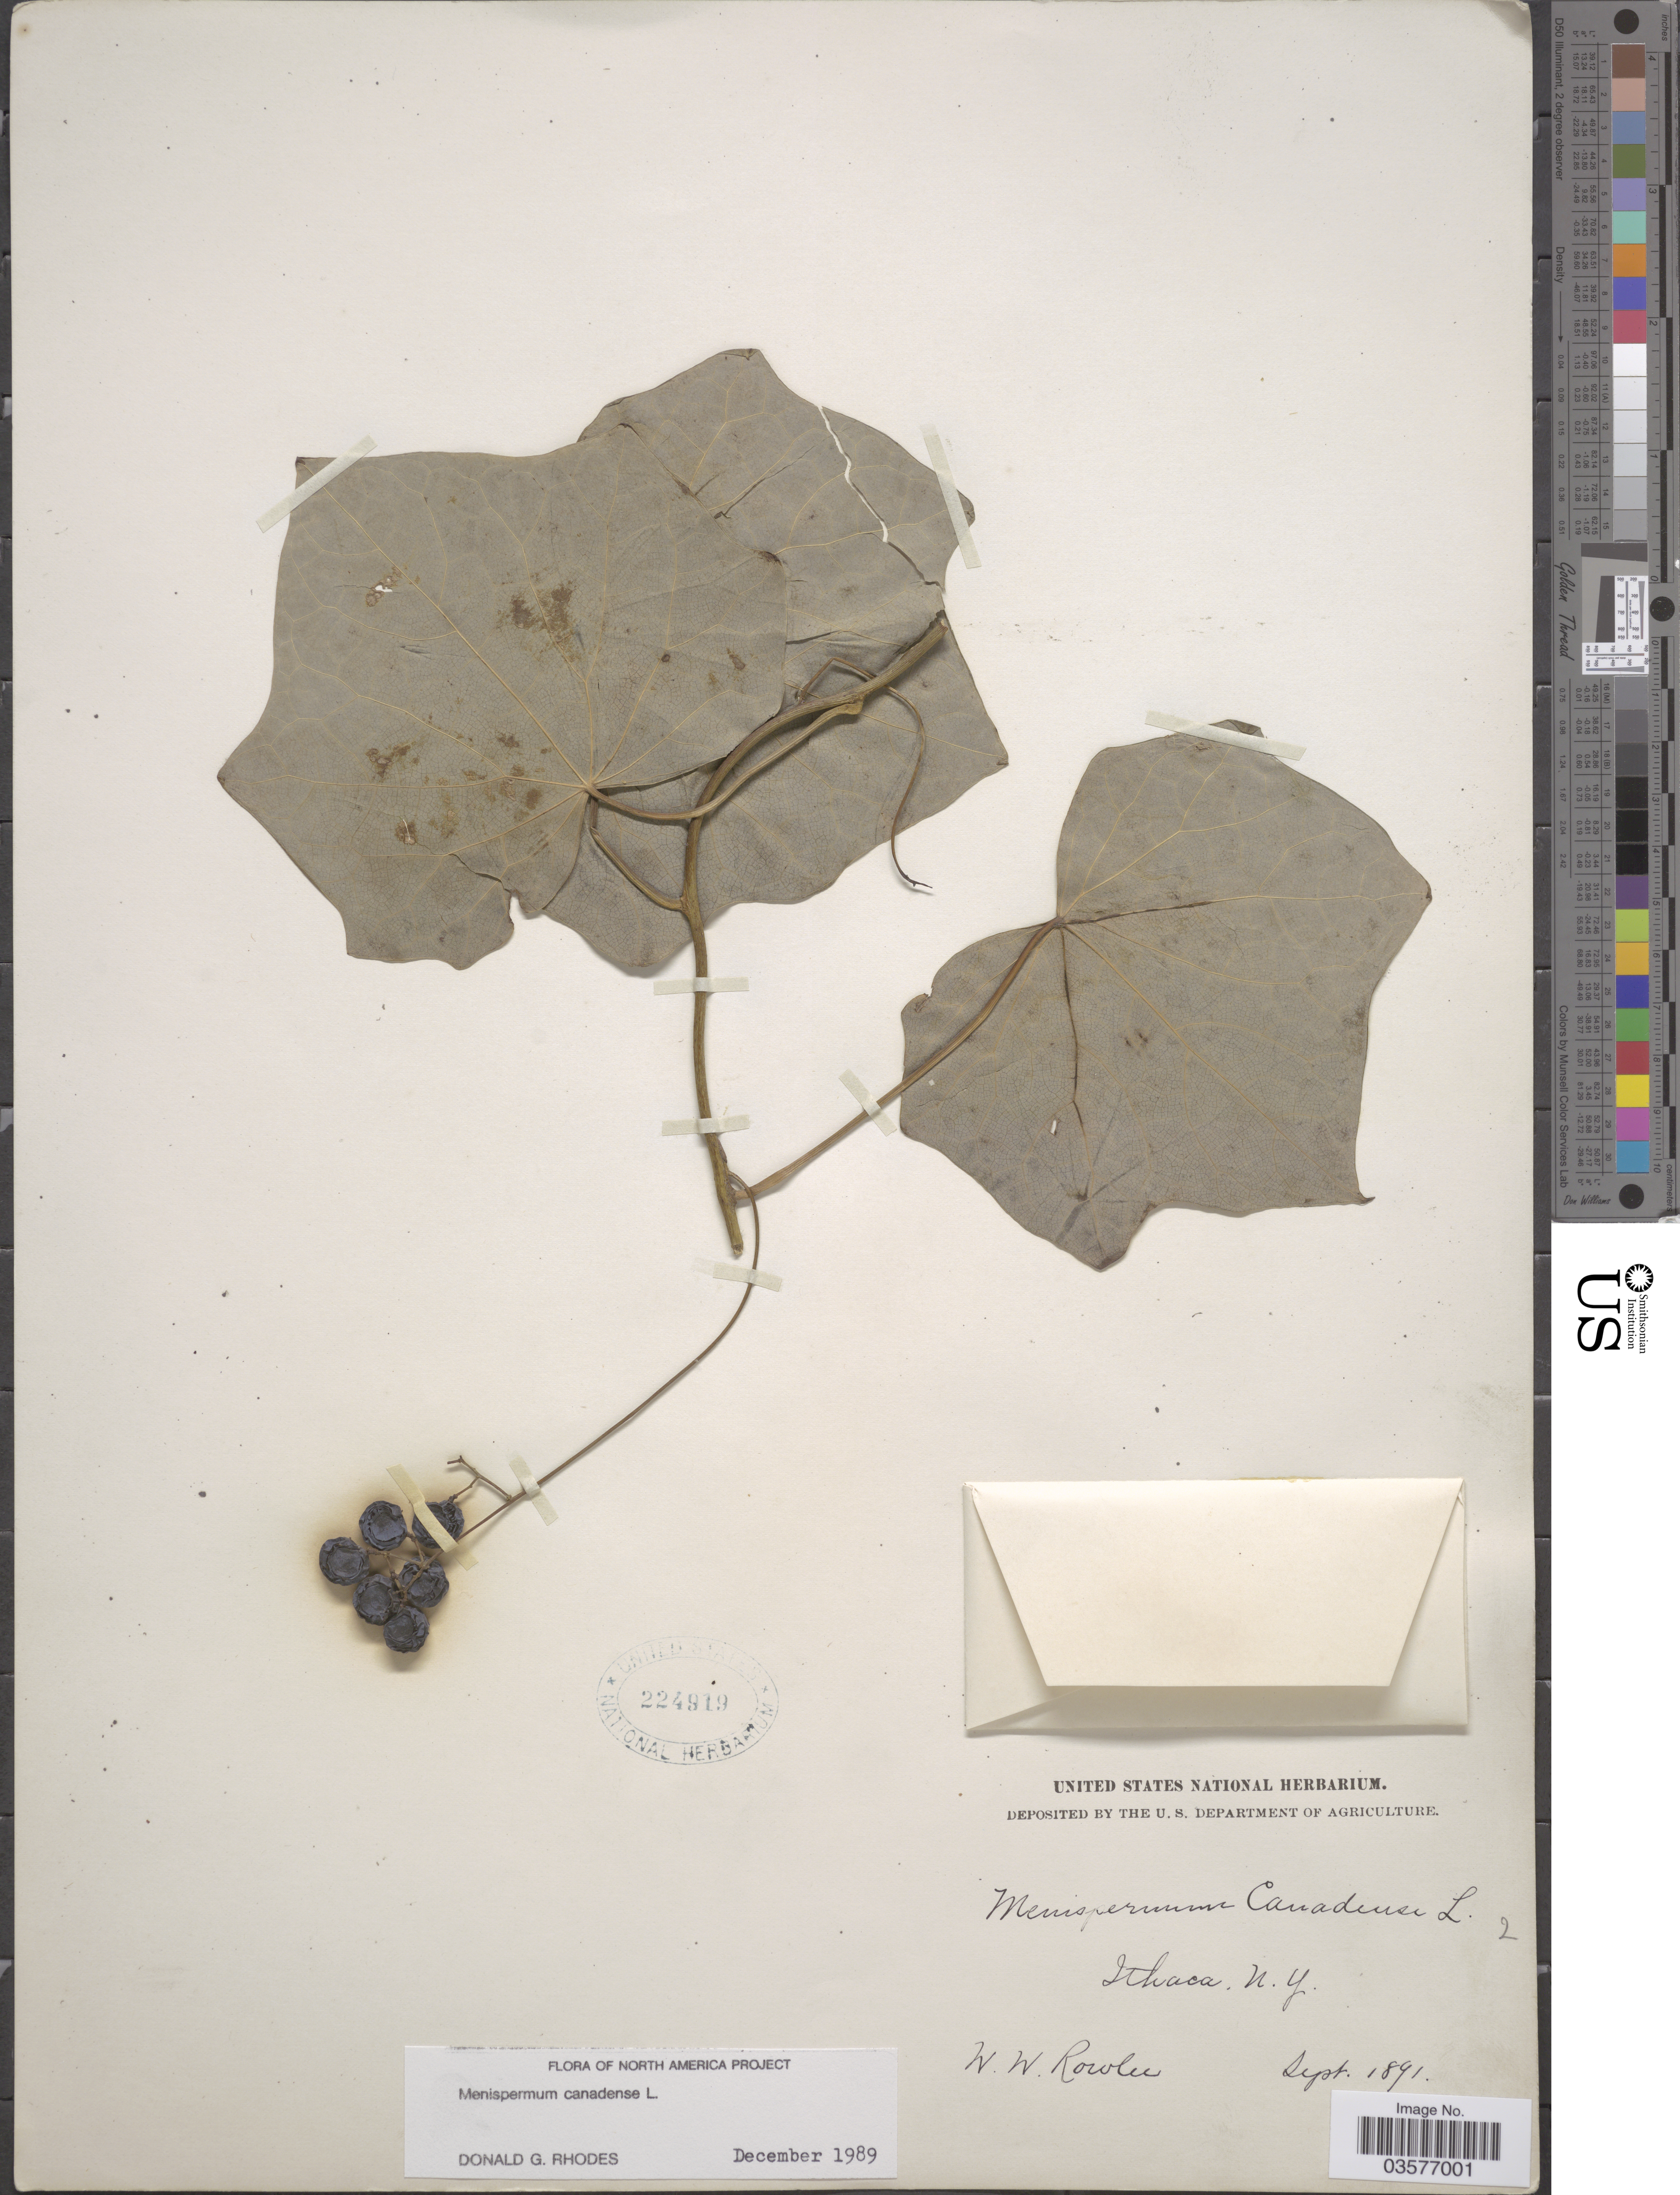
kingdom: Plantae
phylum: Tracheophyta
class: Magnoliopsida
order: Ranunculales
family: Menispermaceae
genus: Menispermum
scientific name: Menispermum canadense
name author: L.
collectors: W. W. Rowlee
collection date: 1891-09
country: United States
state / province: New York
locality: Ithaca.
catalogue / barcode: US 224919